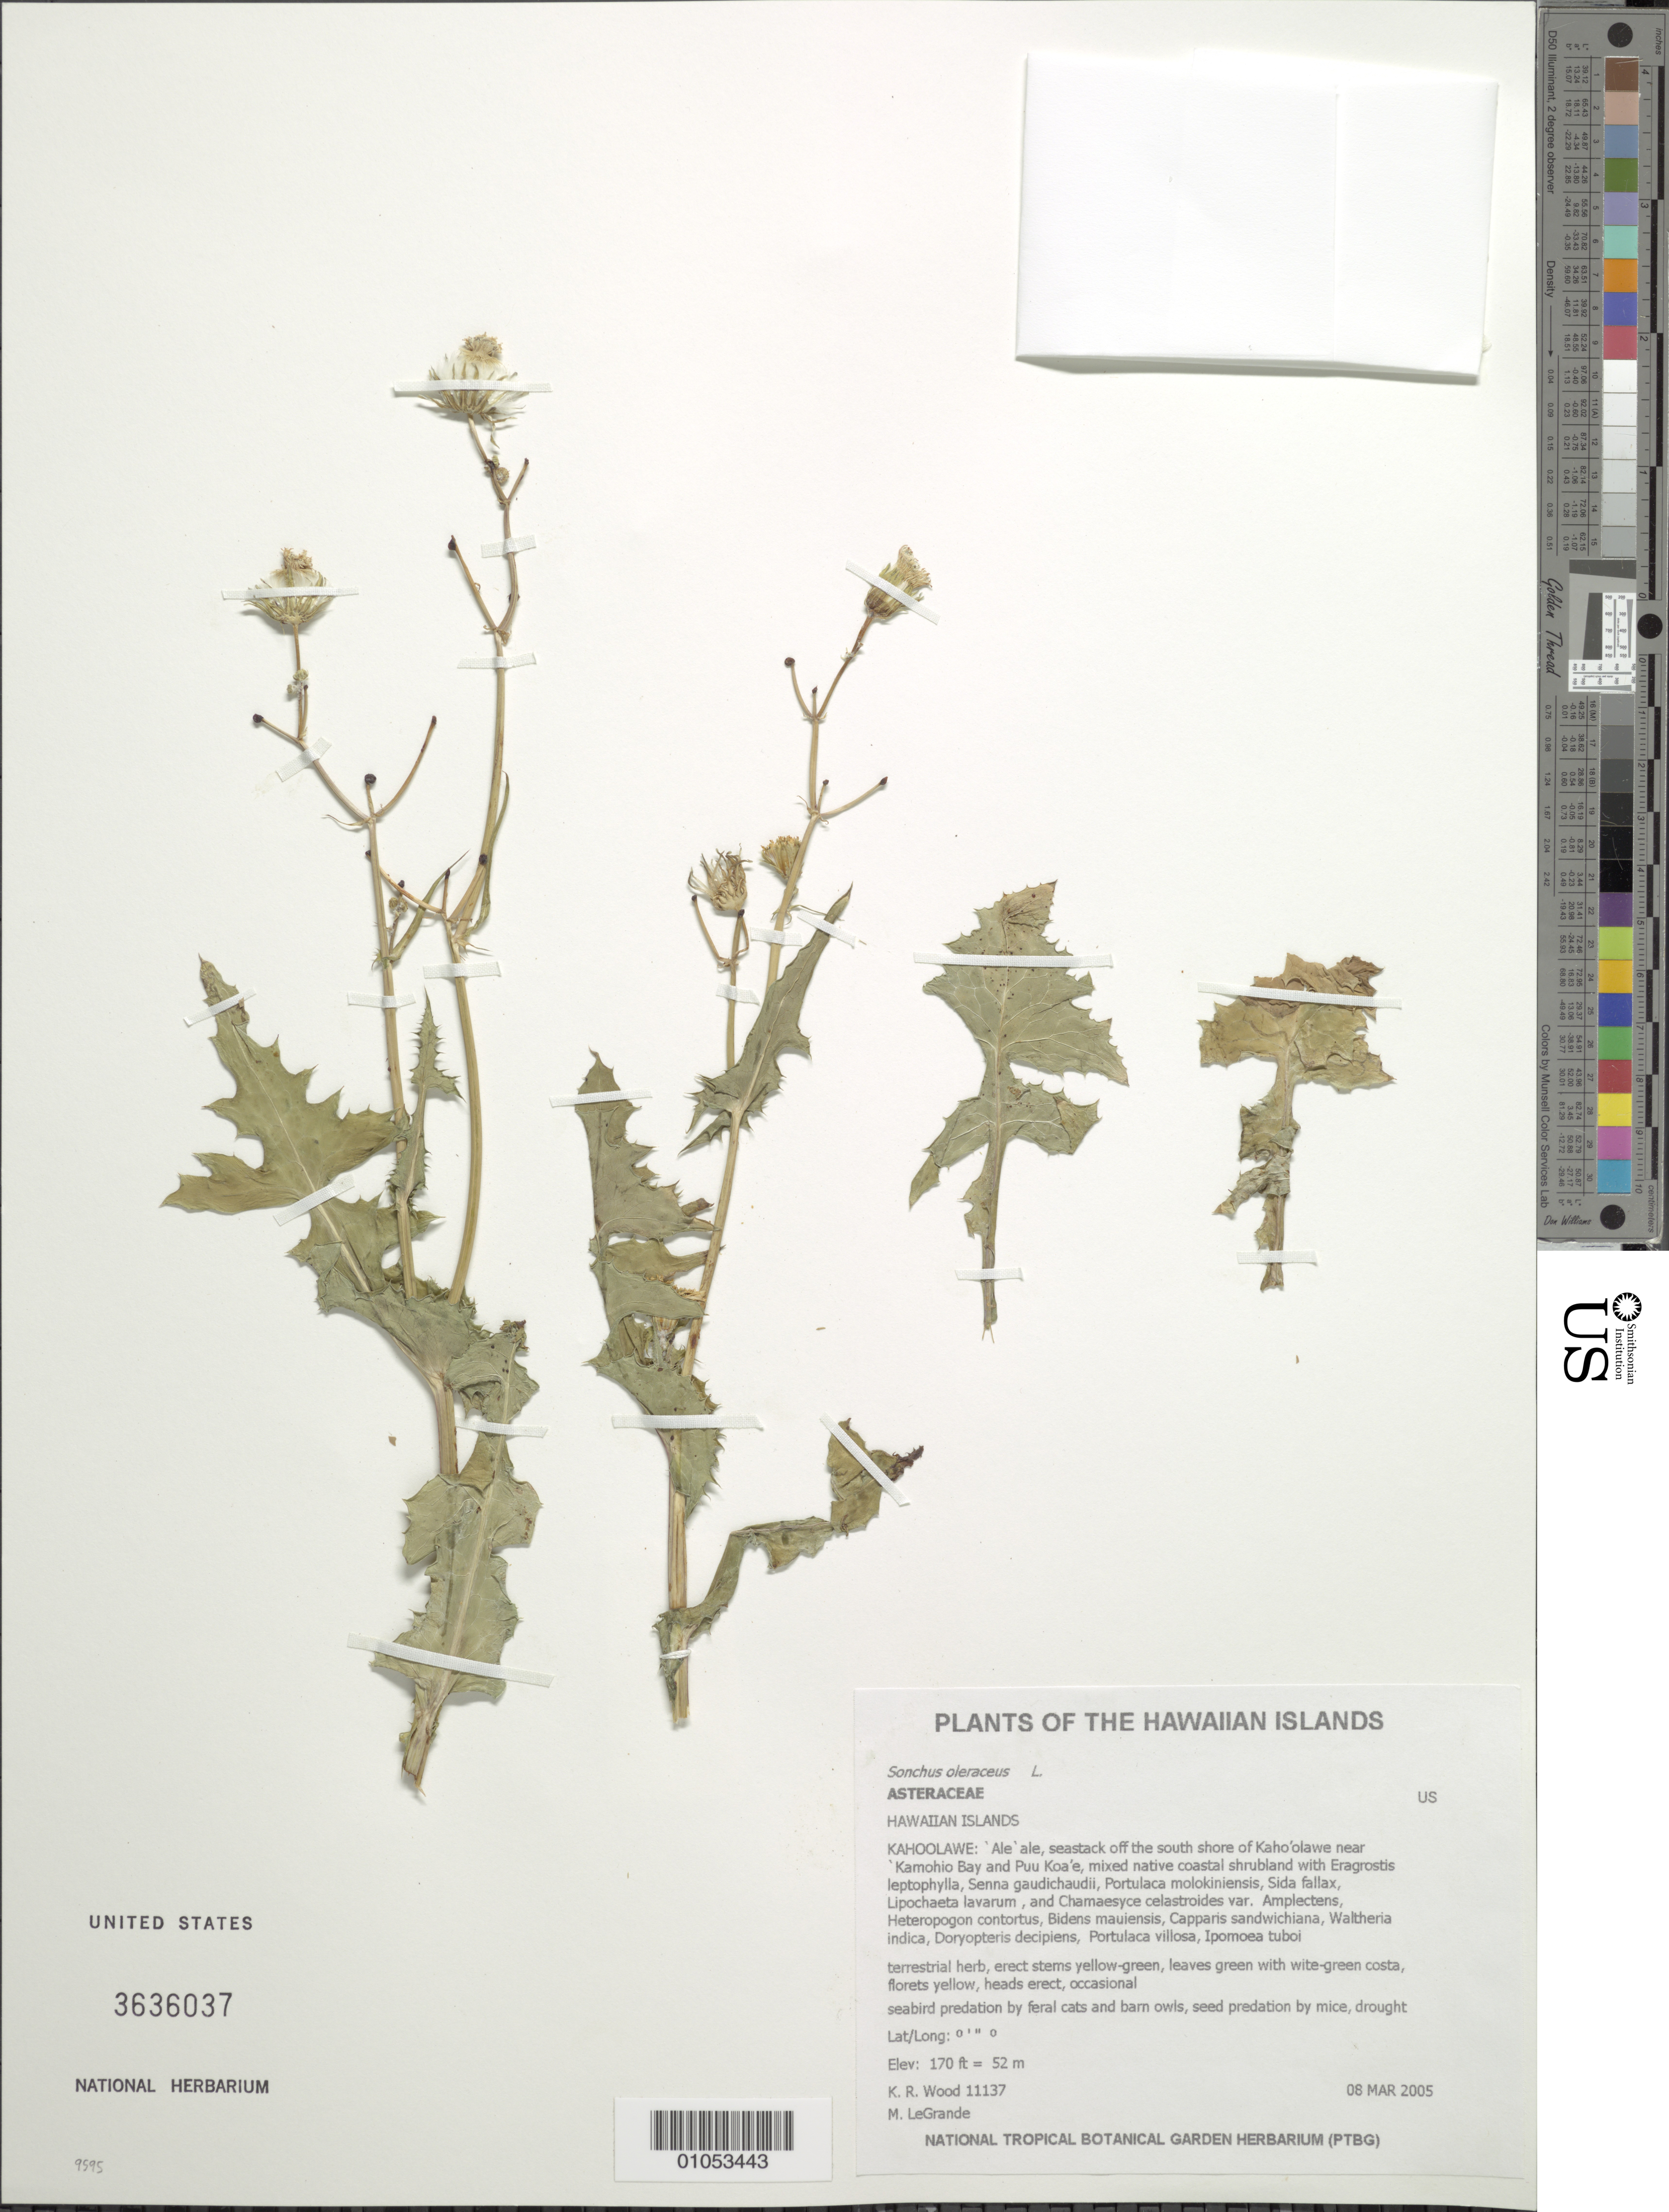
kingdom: Plantae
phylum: Tracheophyta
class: Magnoliopsida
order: Asterales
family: Asteraceae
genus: Sonchus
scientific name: Sonchus oleraceus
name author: L.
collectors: K. R. Wood & M. LeGrande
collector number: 11137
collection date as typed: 8 Mar 2005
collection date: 2005-03-08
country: United States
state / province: Hawaii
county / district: Maui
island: Kaho'olawe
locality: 'Ale 'ale, seastack off the south shore of Kaho'olawe near 'Kamohio Bay and Puu Koa'e.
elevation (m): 52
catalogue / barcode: US 3636037